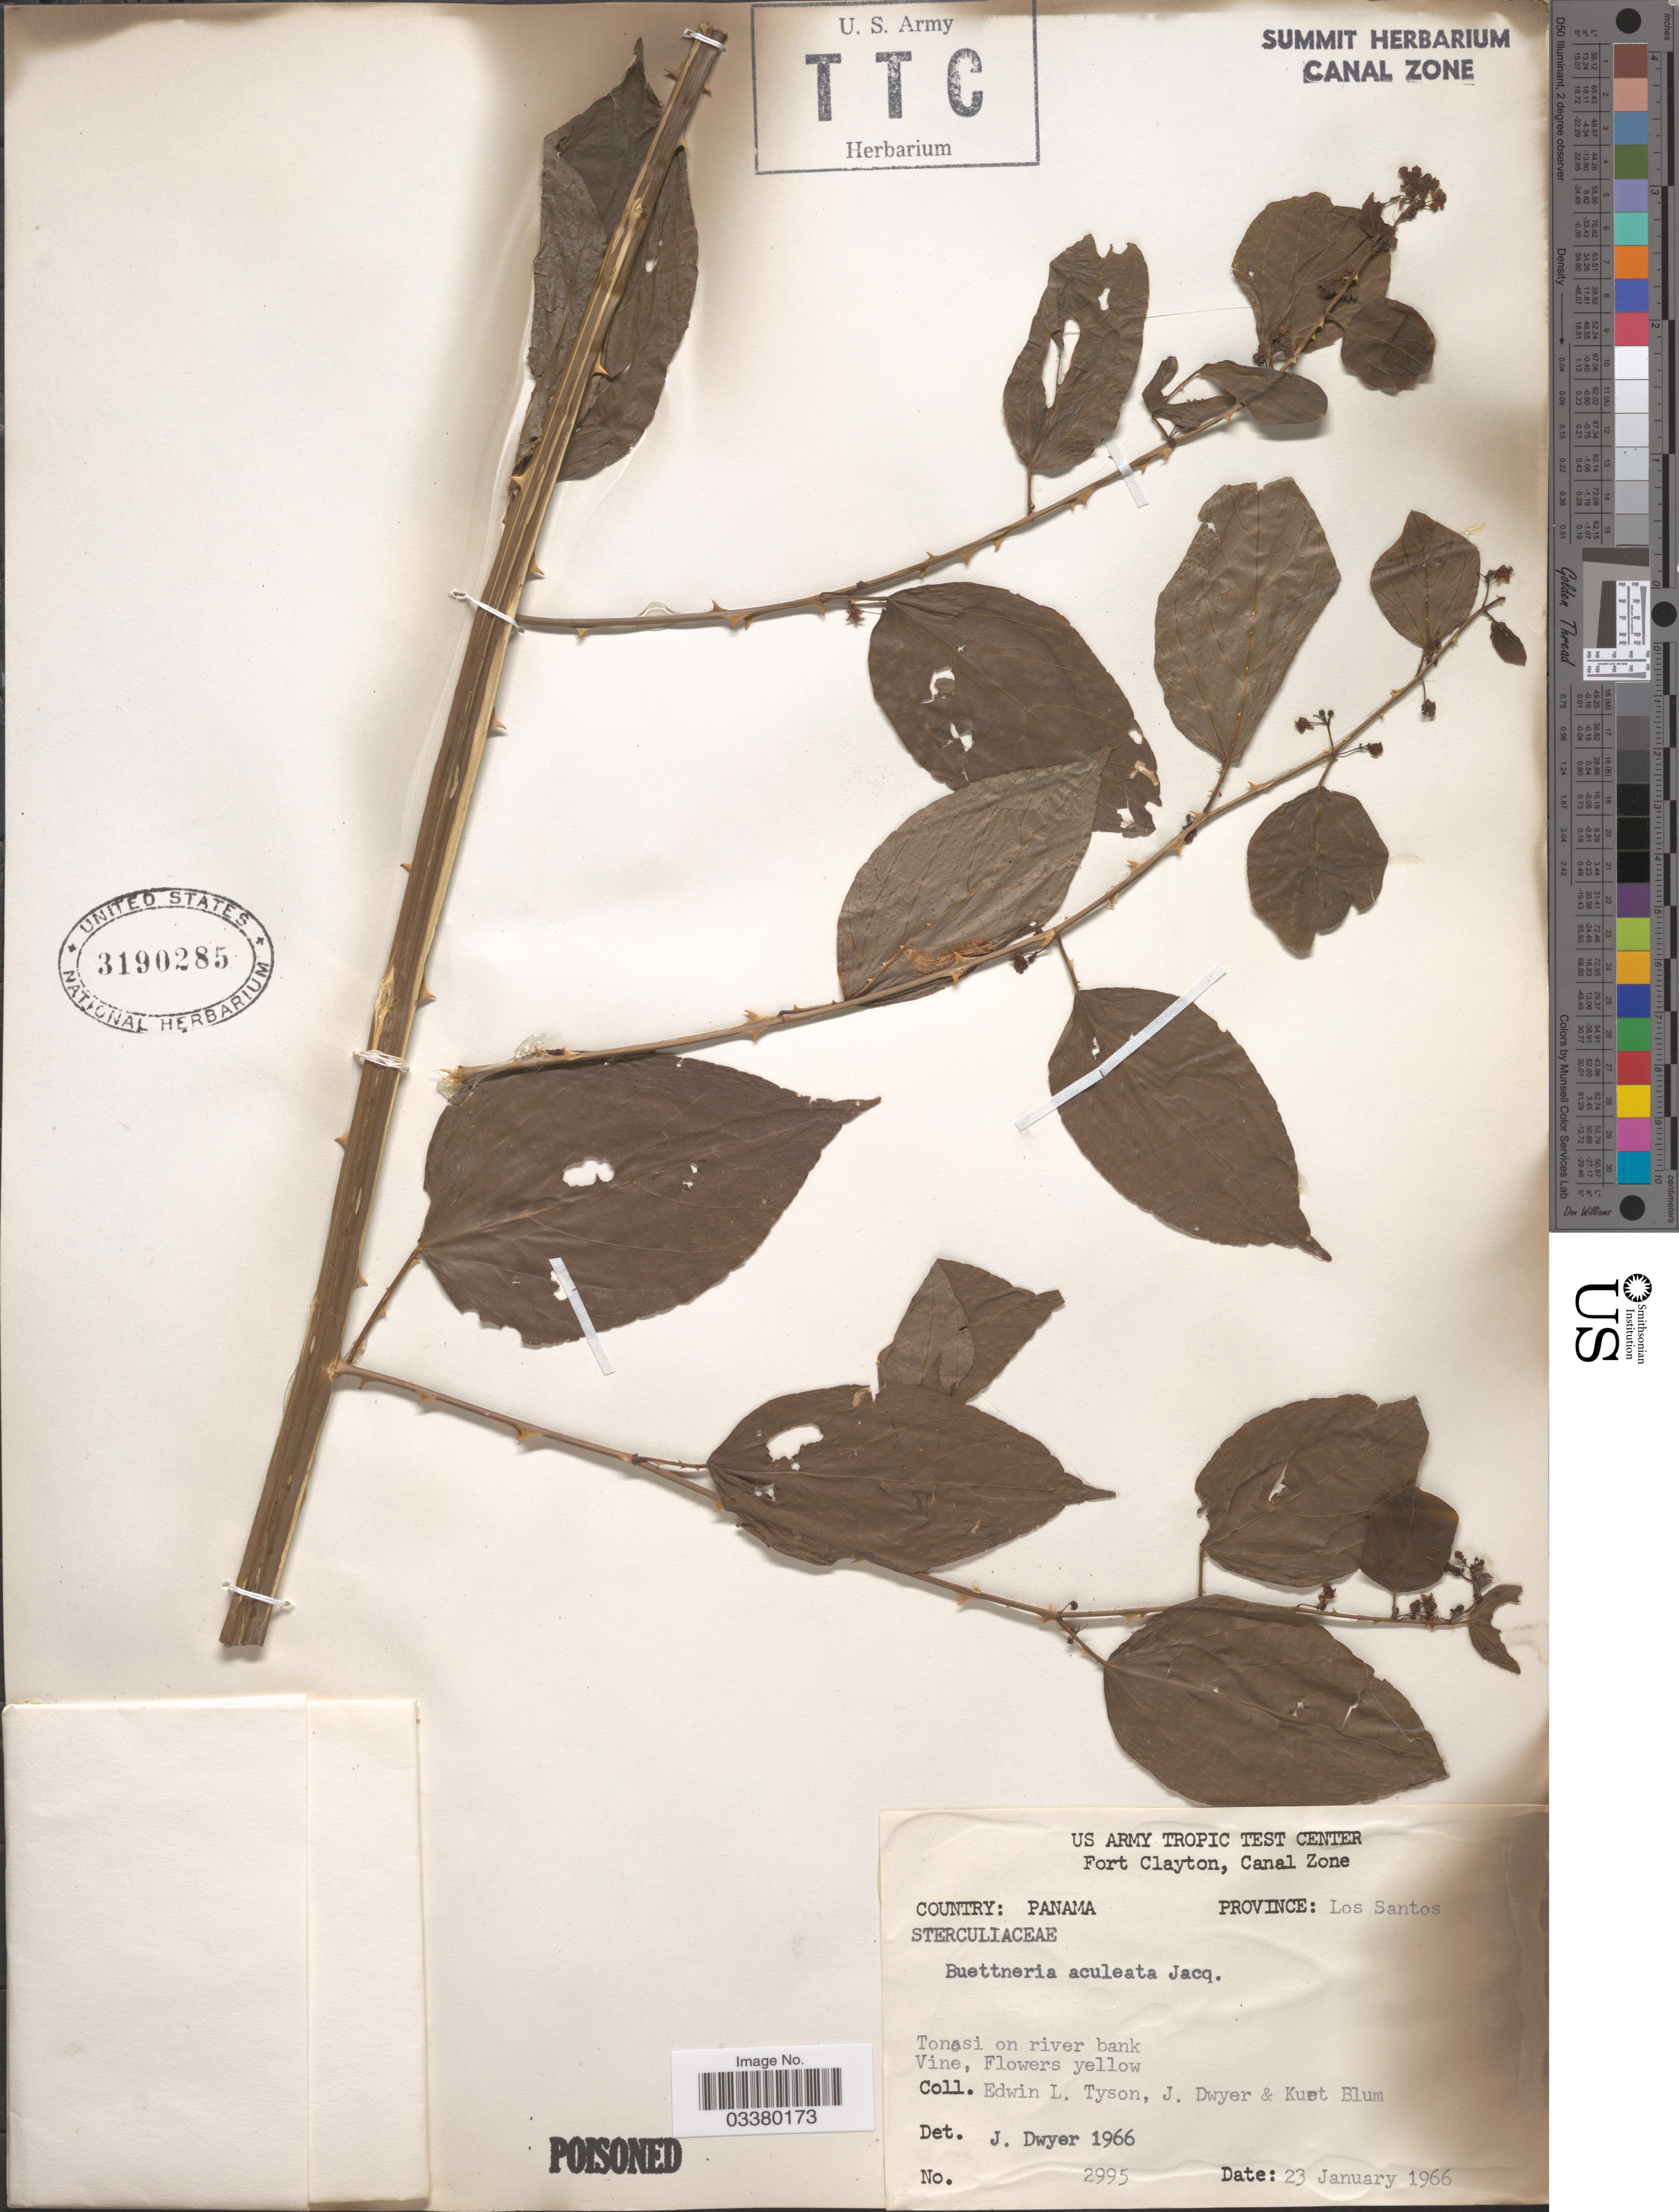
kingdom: Plantae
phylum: Tracheophyta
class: Magnoliopsida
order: Malvales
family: Malvaceae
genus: Byttneria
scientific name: Byttneria aculeata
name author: (Jacq.) Jacq.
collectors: E. L. Tyson, J. Dwyer & K. E. Blum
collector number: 2995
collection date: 1966-01-23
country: Panama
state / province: Los Santos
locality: Tonasi on river bank.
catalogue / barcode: US 3190285